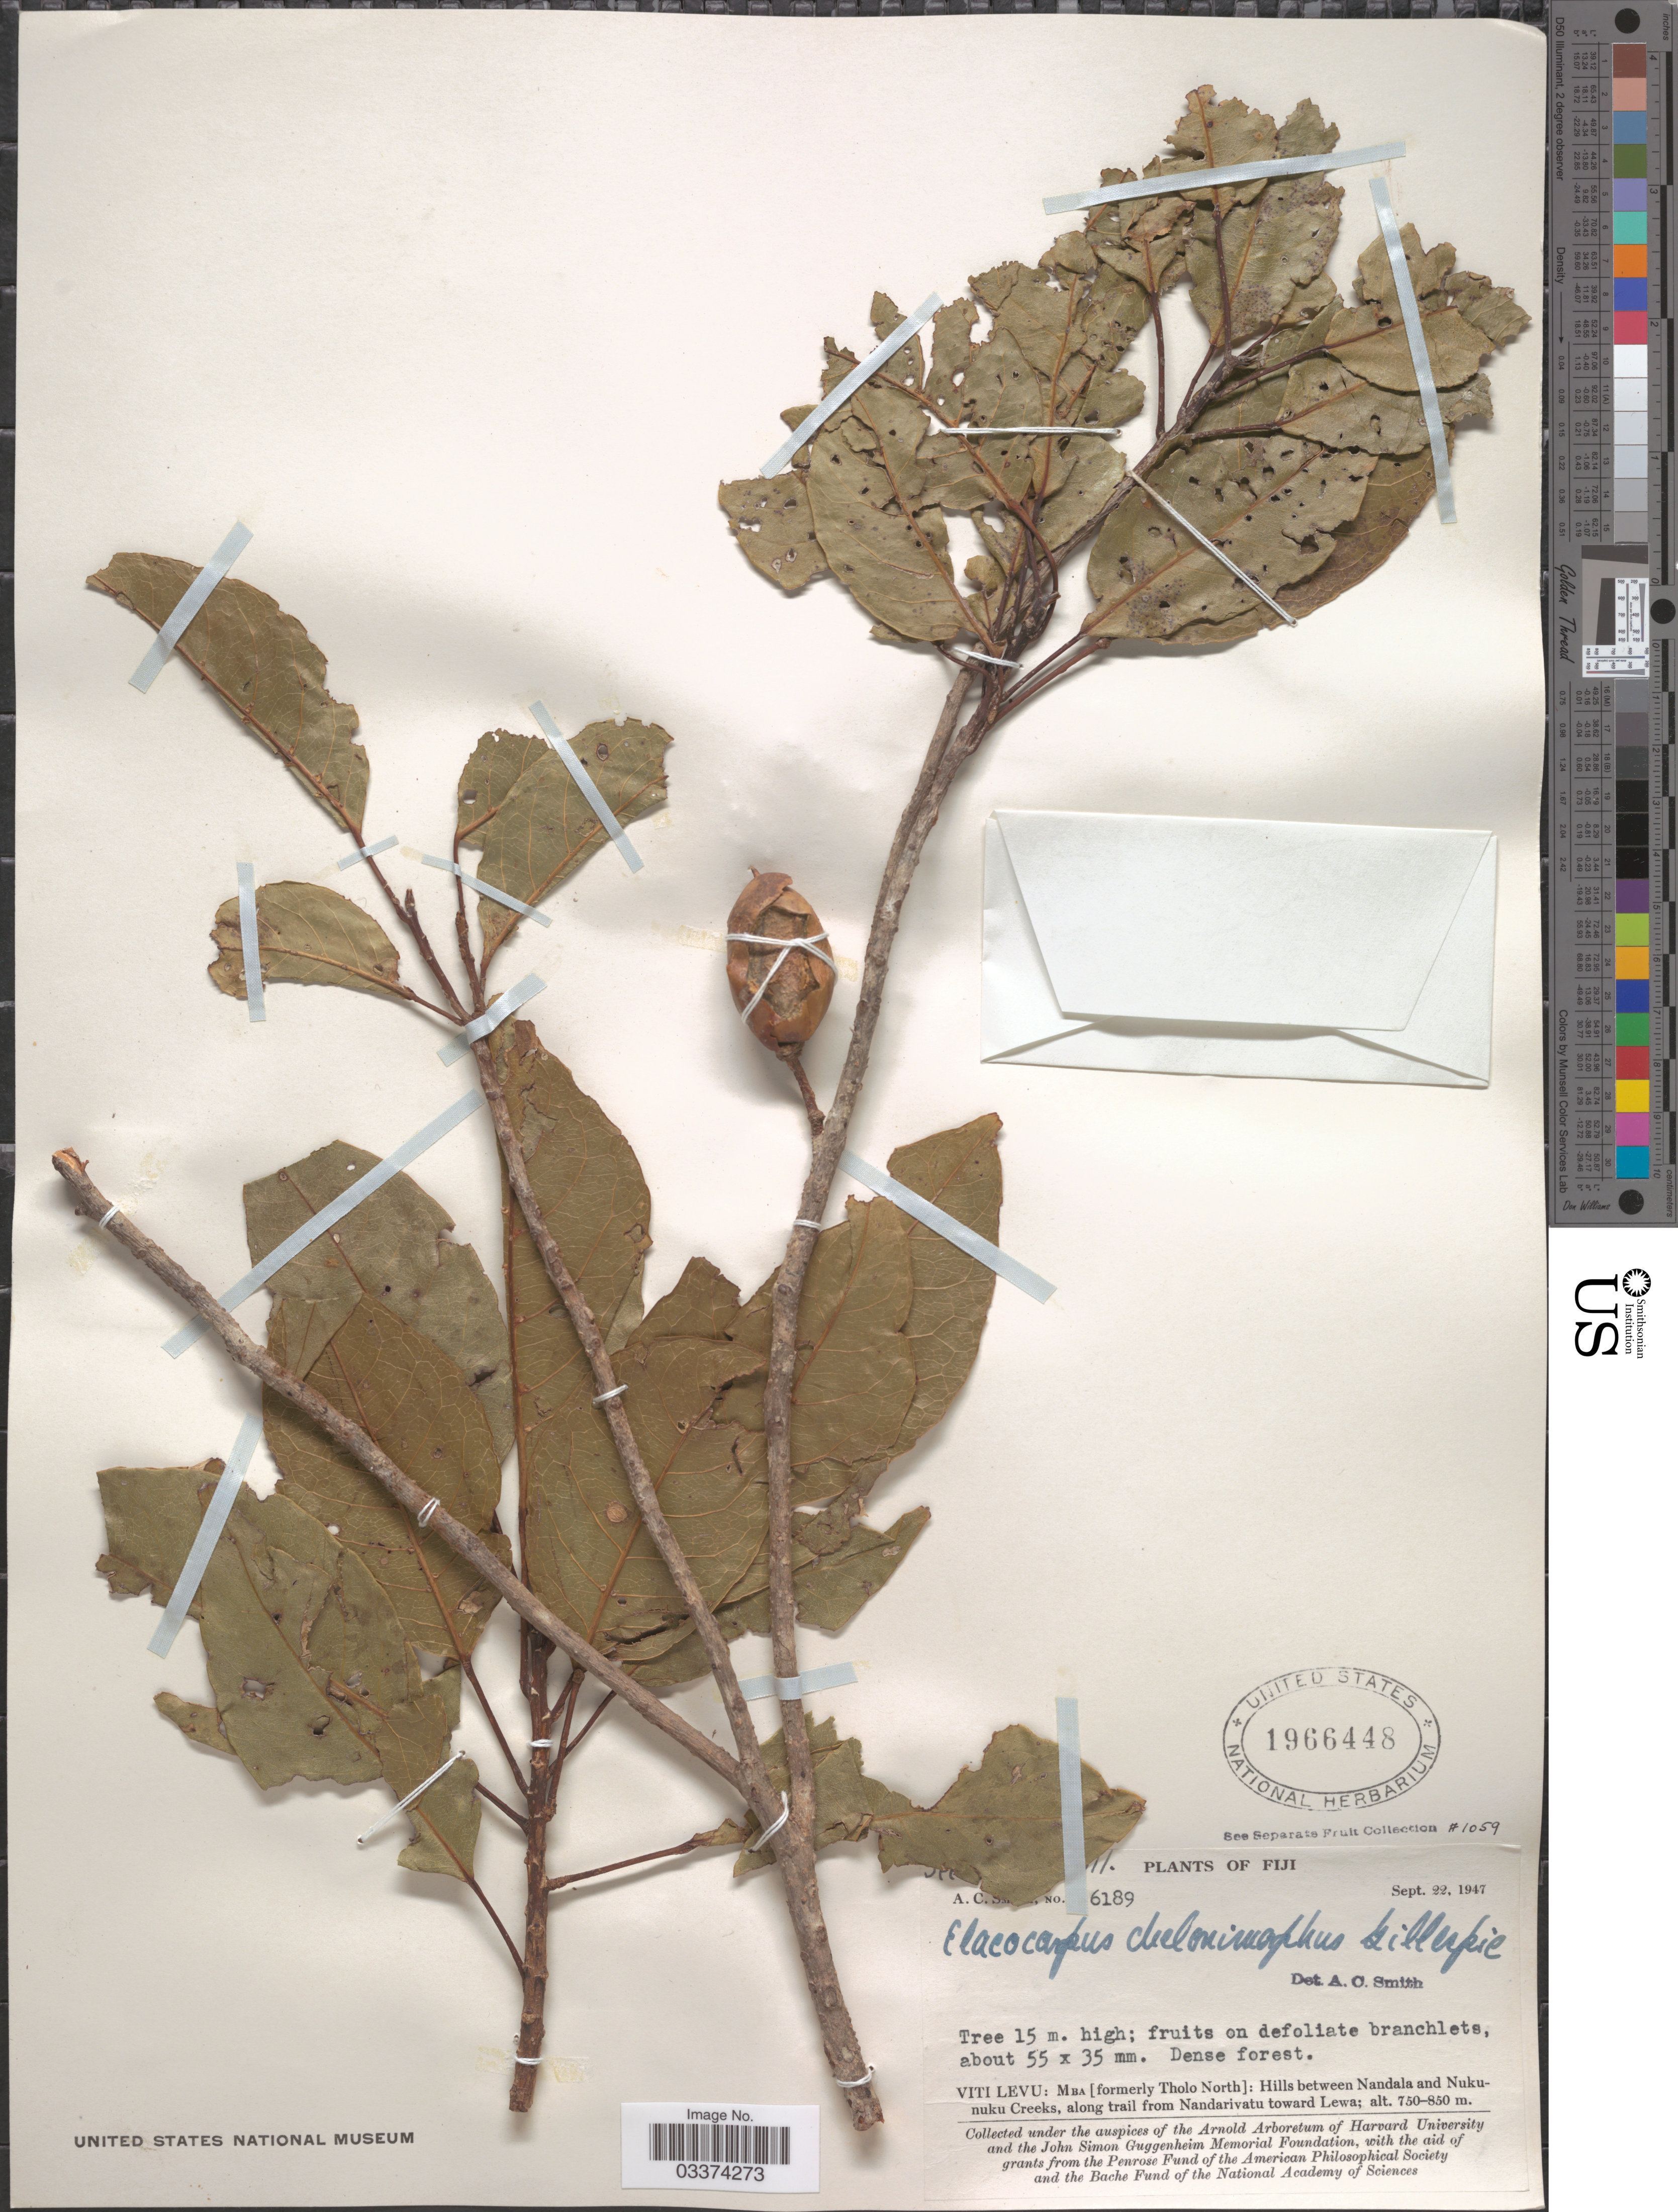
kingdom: Plantae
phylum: Tracheophyta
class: Magnoliopsida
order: Oxalidales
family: Elaeocarpaceae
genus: Elaeocarpus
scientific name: Elaeocarpus chelonimorphus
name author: Gillespie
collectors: A. C. Smith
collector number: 6189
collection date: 1947-09-22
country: Fiji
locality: Viti Levu: Mba [formerly Tholo North]: Hills between Nandala and Nukunuku Creeks, along trail from Nandarivatu toward Lewa.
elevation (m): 750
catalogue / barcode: US 1966488